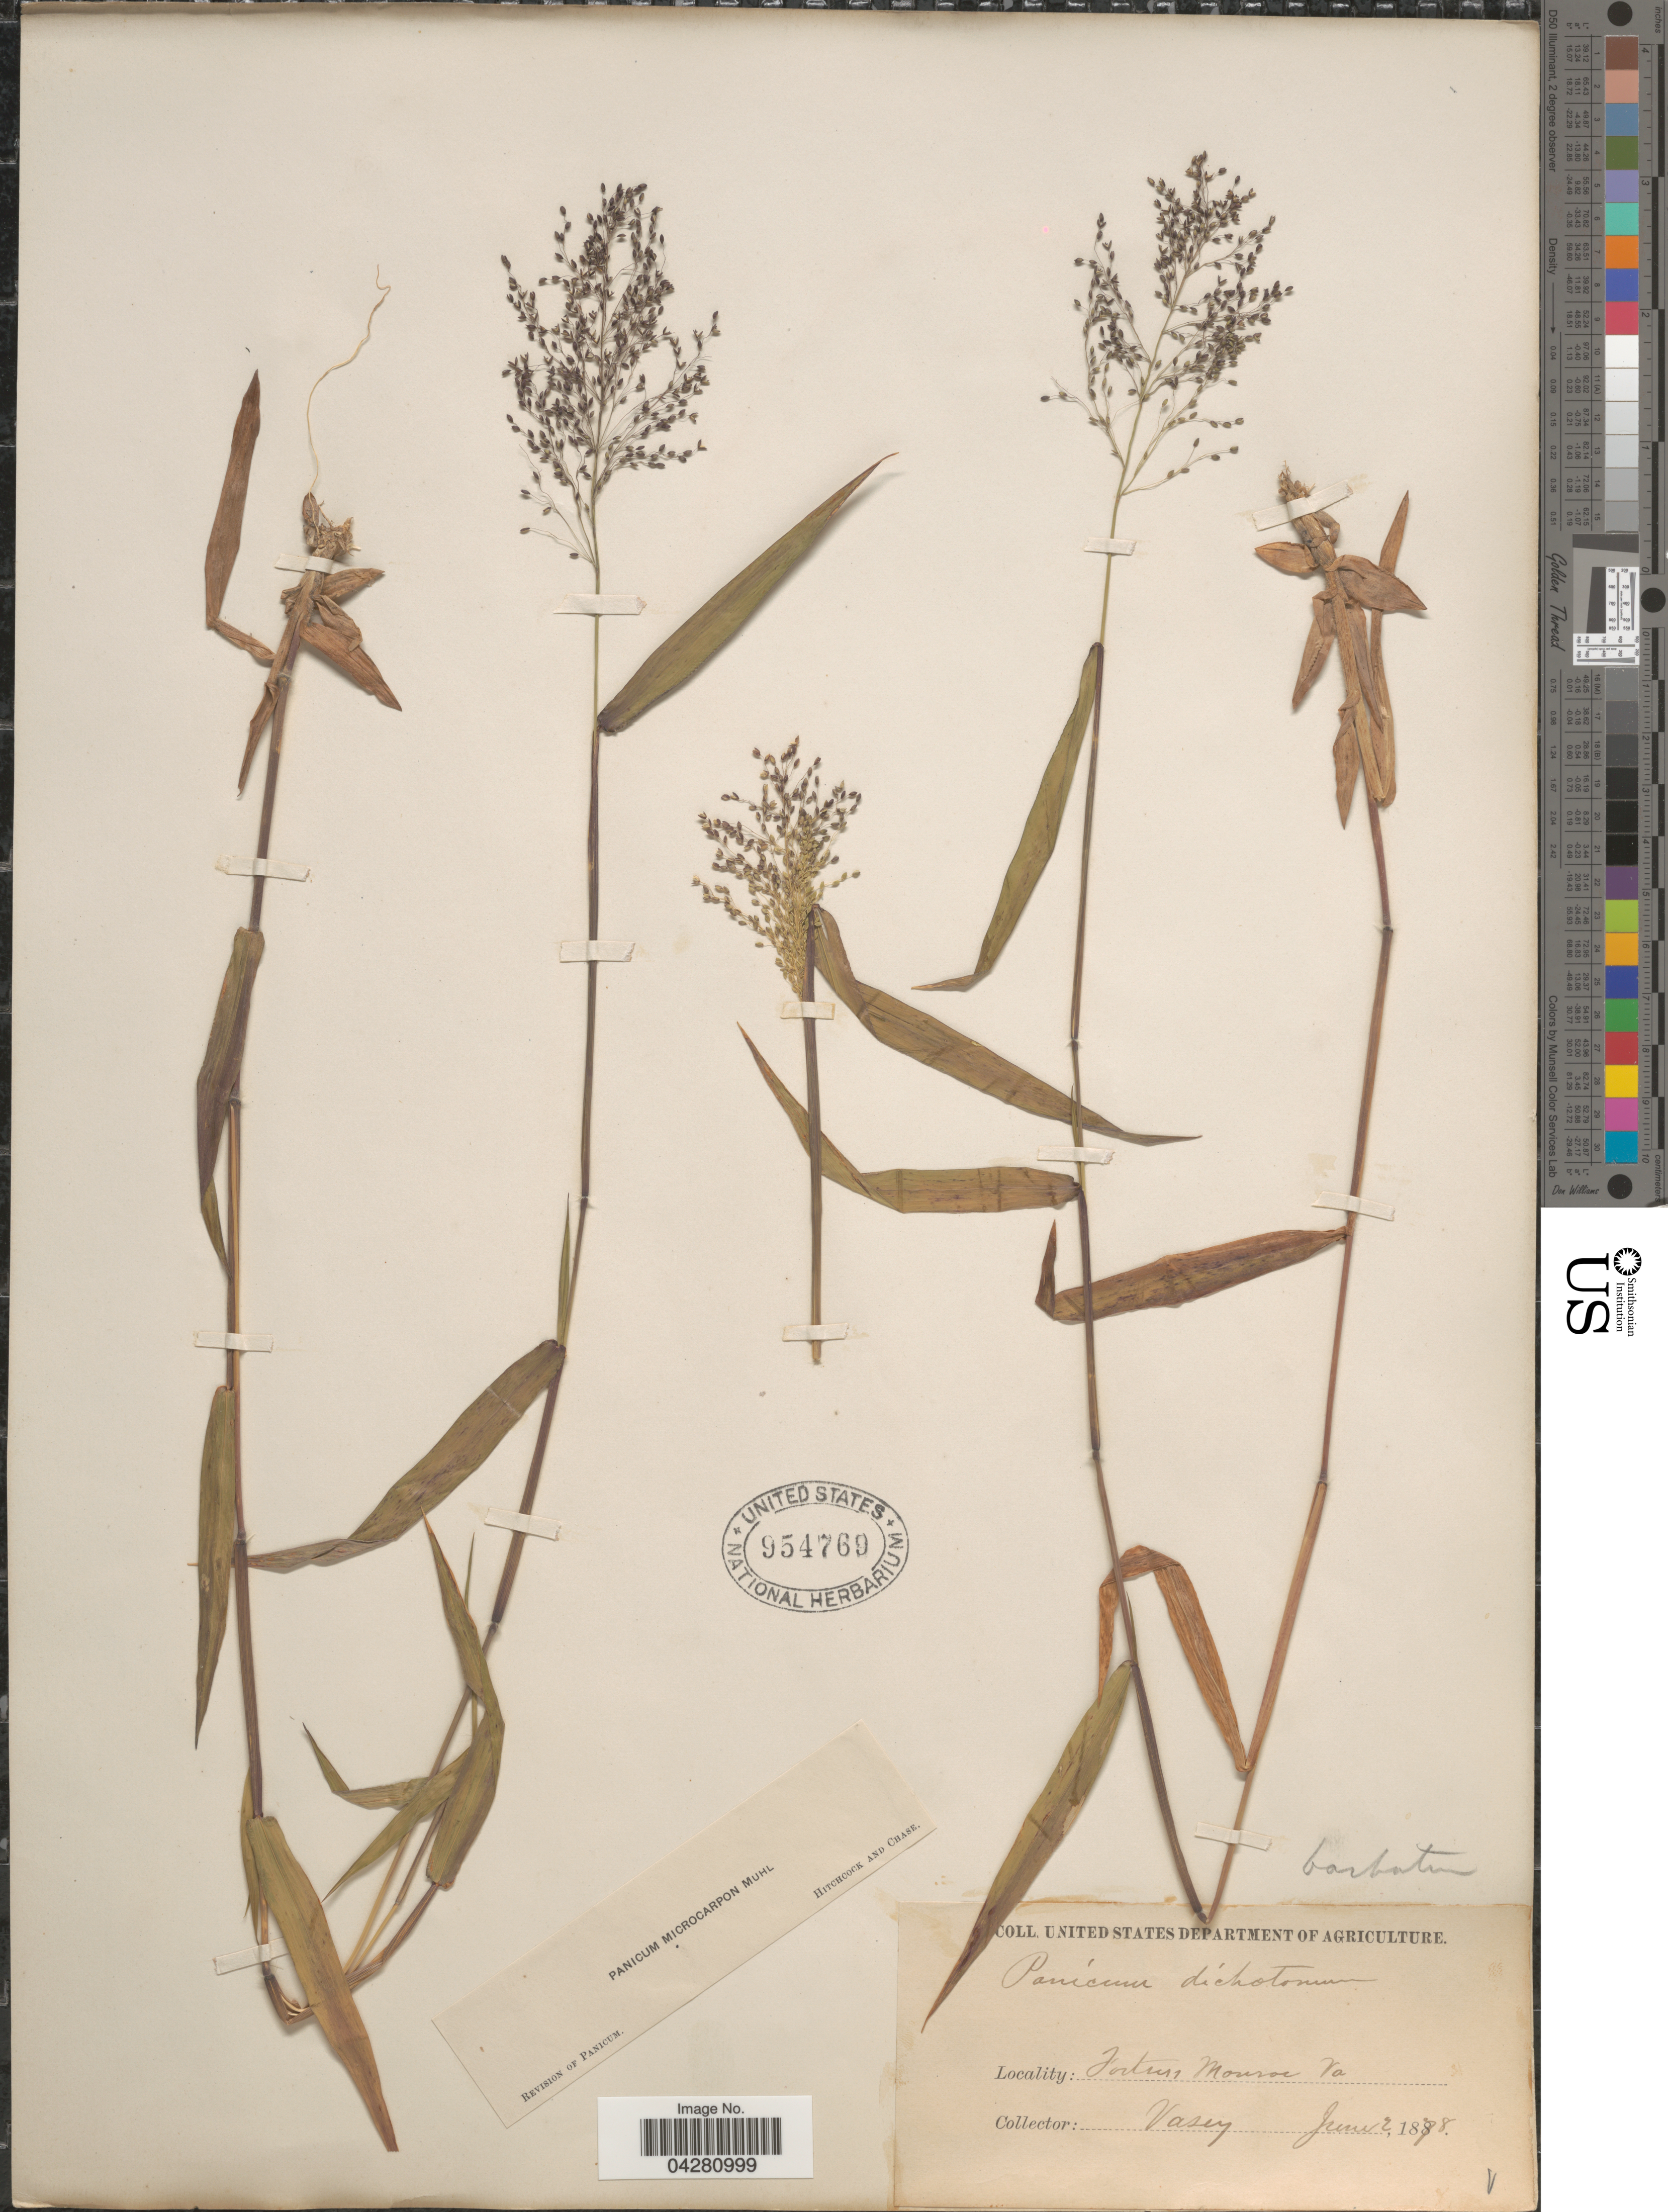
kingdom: Plantae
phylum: Tracheophyta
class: Liliopsida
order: Poales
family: Poaceae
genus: Dichanthelium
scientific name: Dichanthelium dichotomum var. dichotomum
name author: (L.) Gould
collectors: Vasey, --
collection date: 1878-06-02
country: United States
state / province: Virginia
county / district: City of Hampton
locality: Fortress Monroe.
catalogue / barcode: US 954769